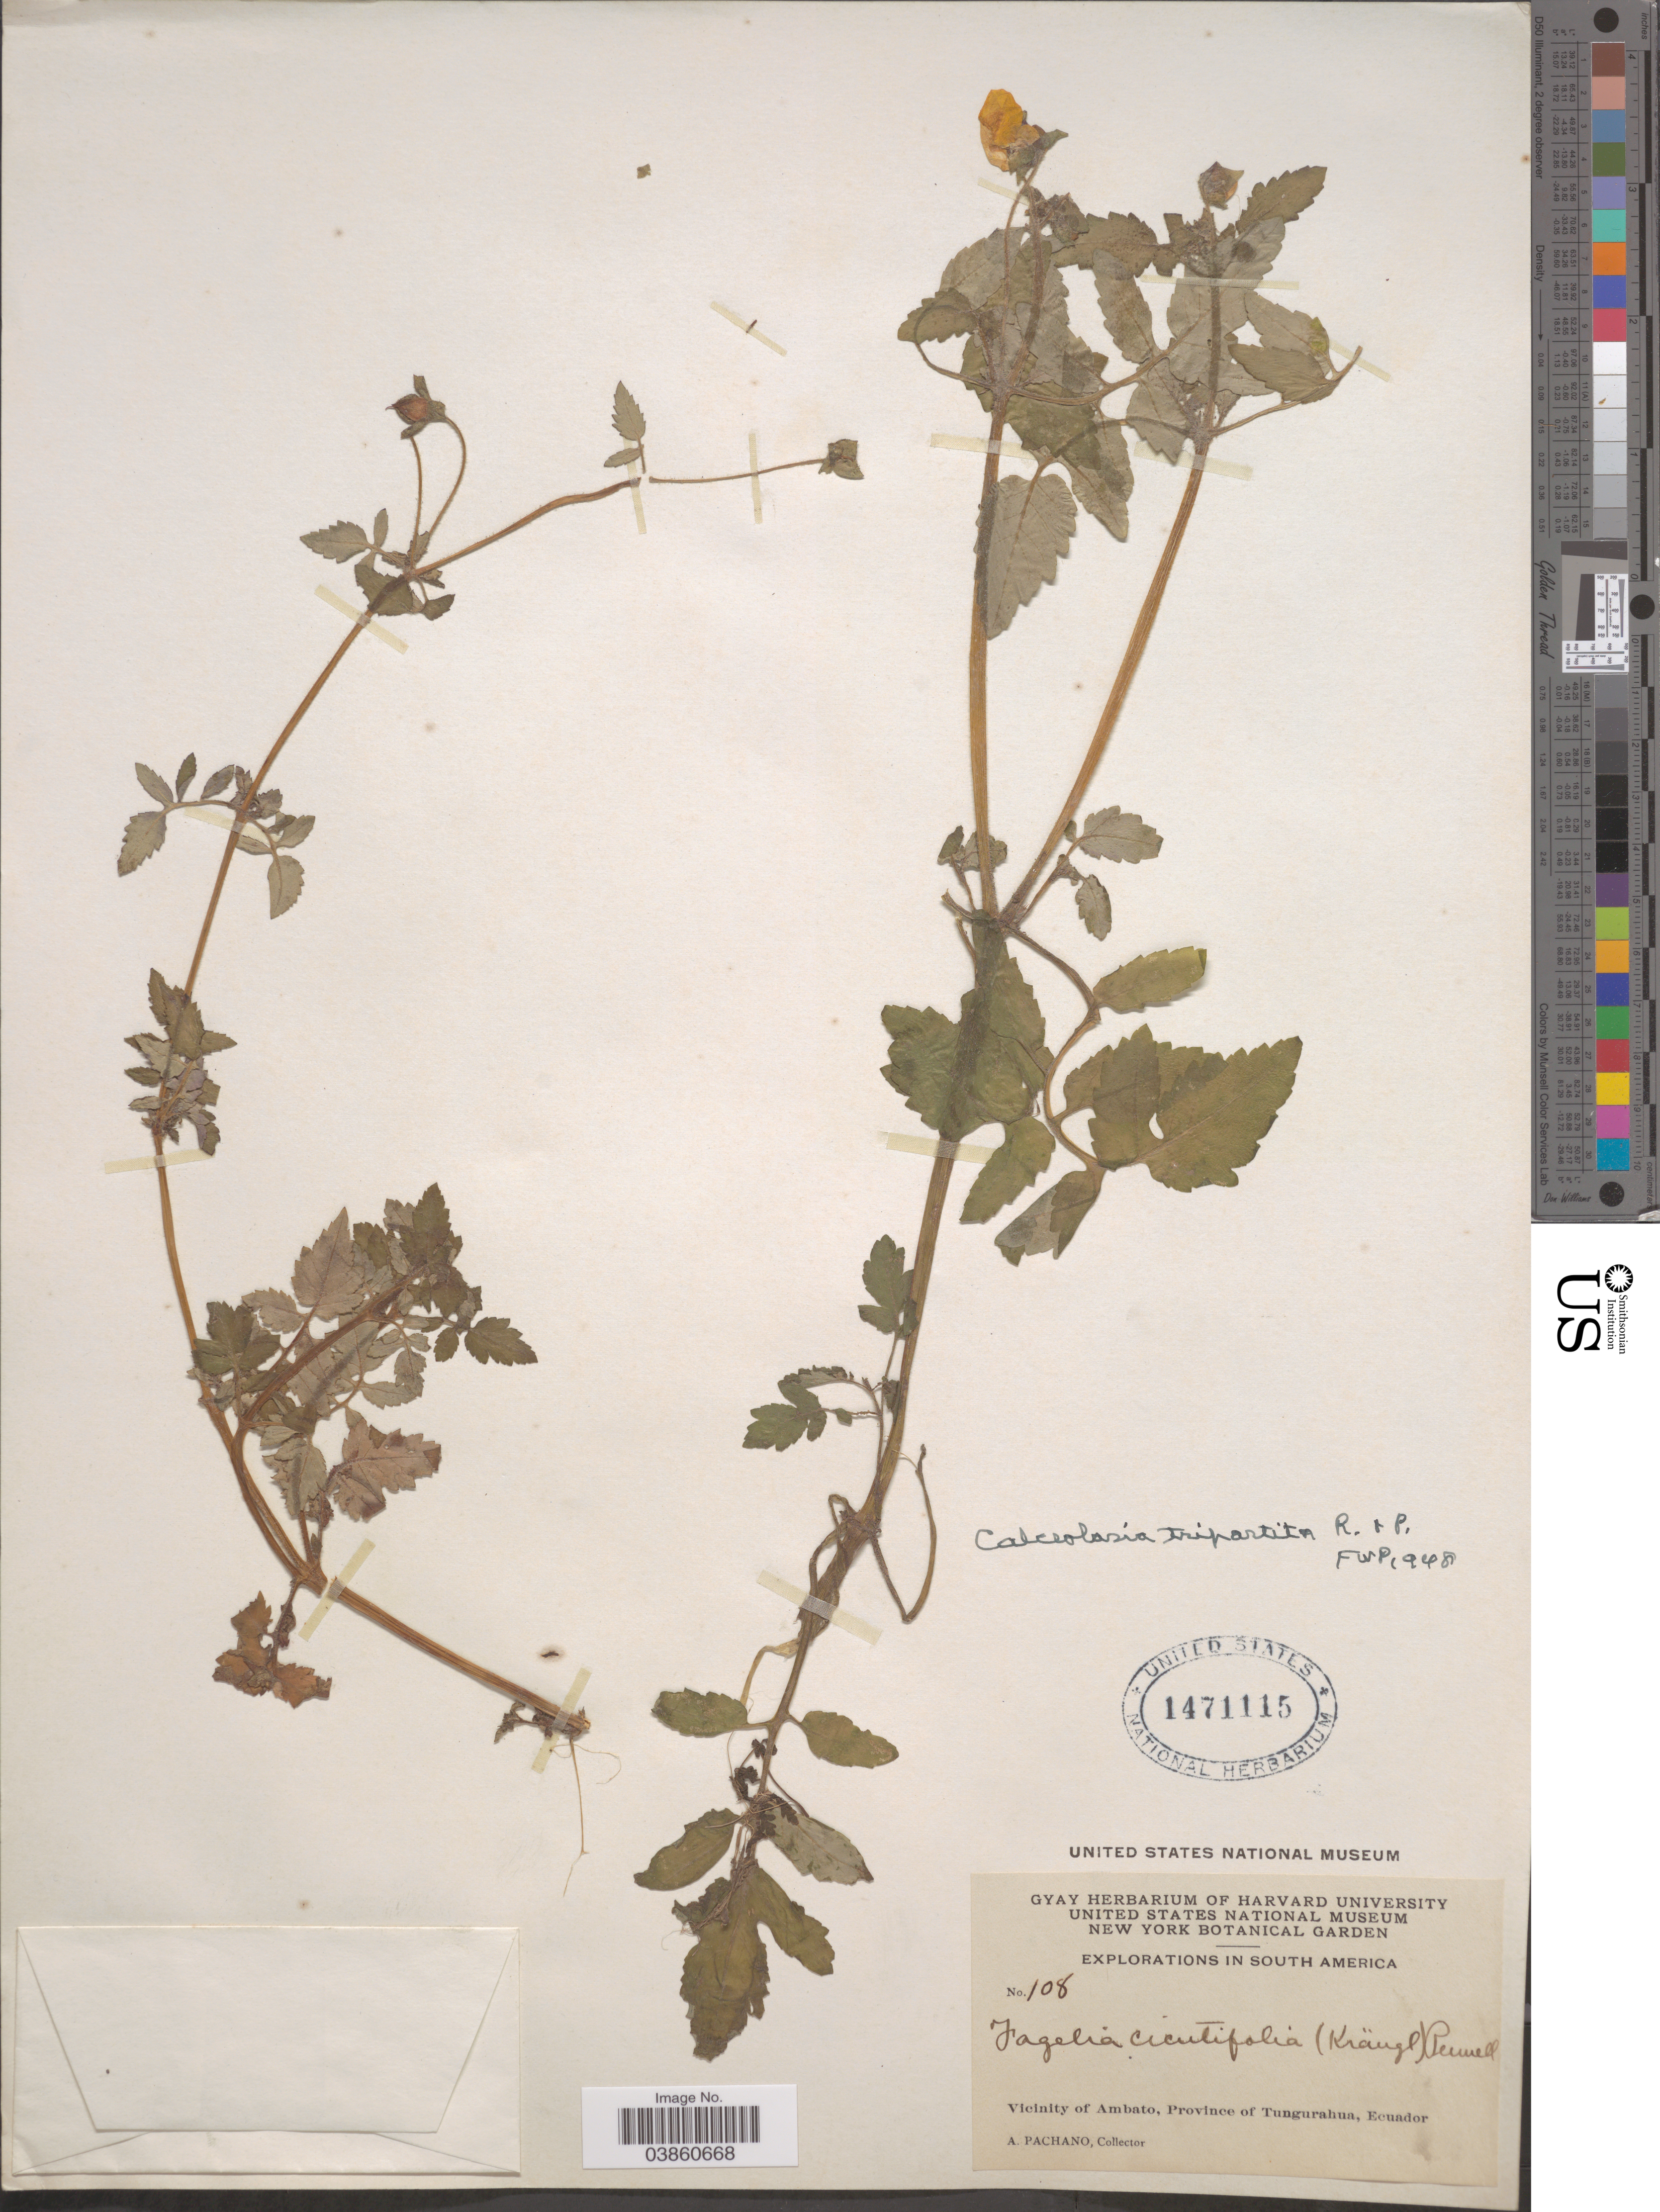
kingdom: Plantae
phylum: Tracheophyta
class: Magnoliopsida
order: Lamiales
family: Calceolariaceae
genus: Calceolaria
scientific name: Calceolaria tripartita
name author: Ruiz & Pav.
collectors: A. Pachano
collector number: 108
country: Ecuador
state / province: Tungurahua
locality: Vicinity of Ambato.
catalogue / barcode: US 1471115